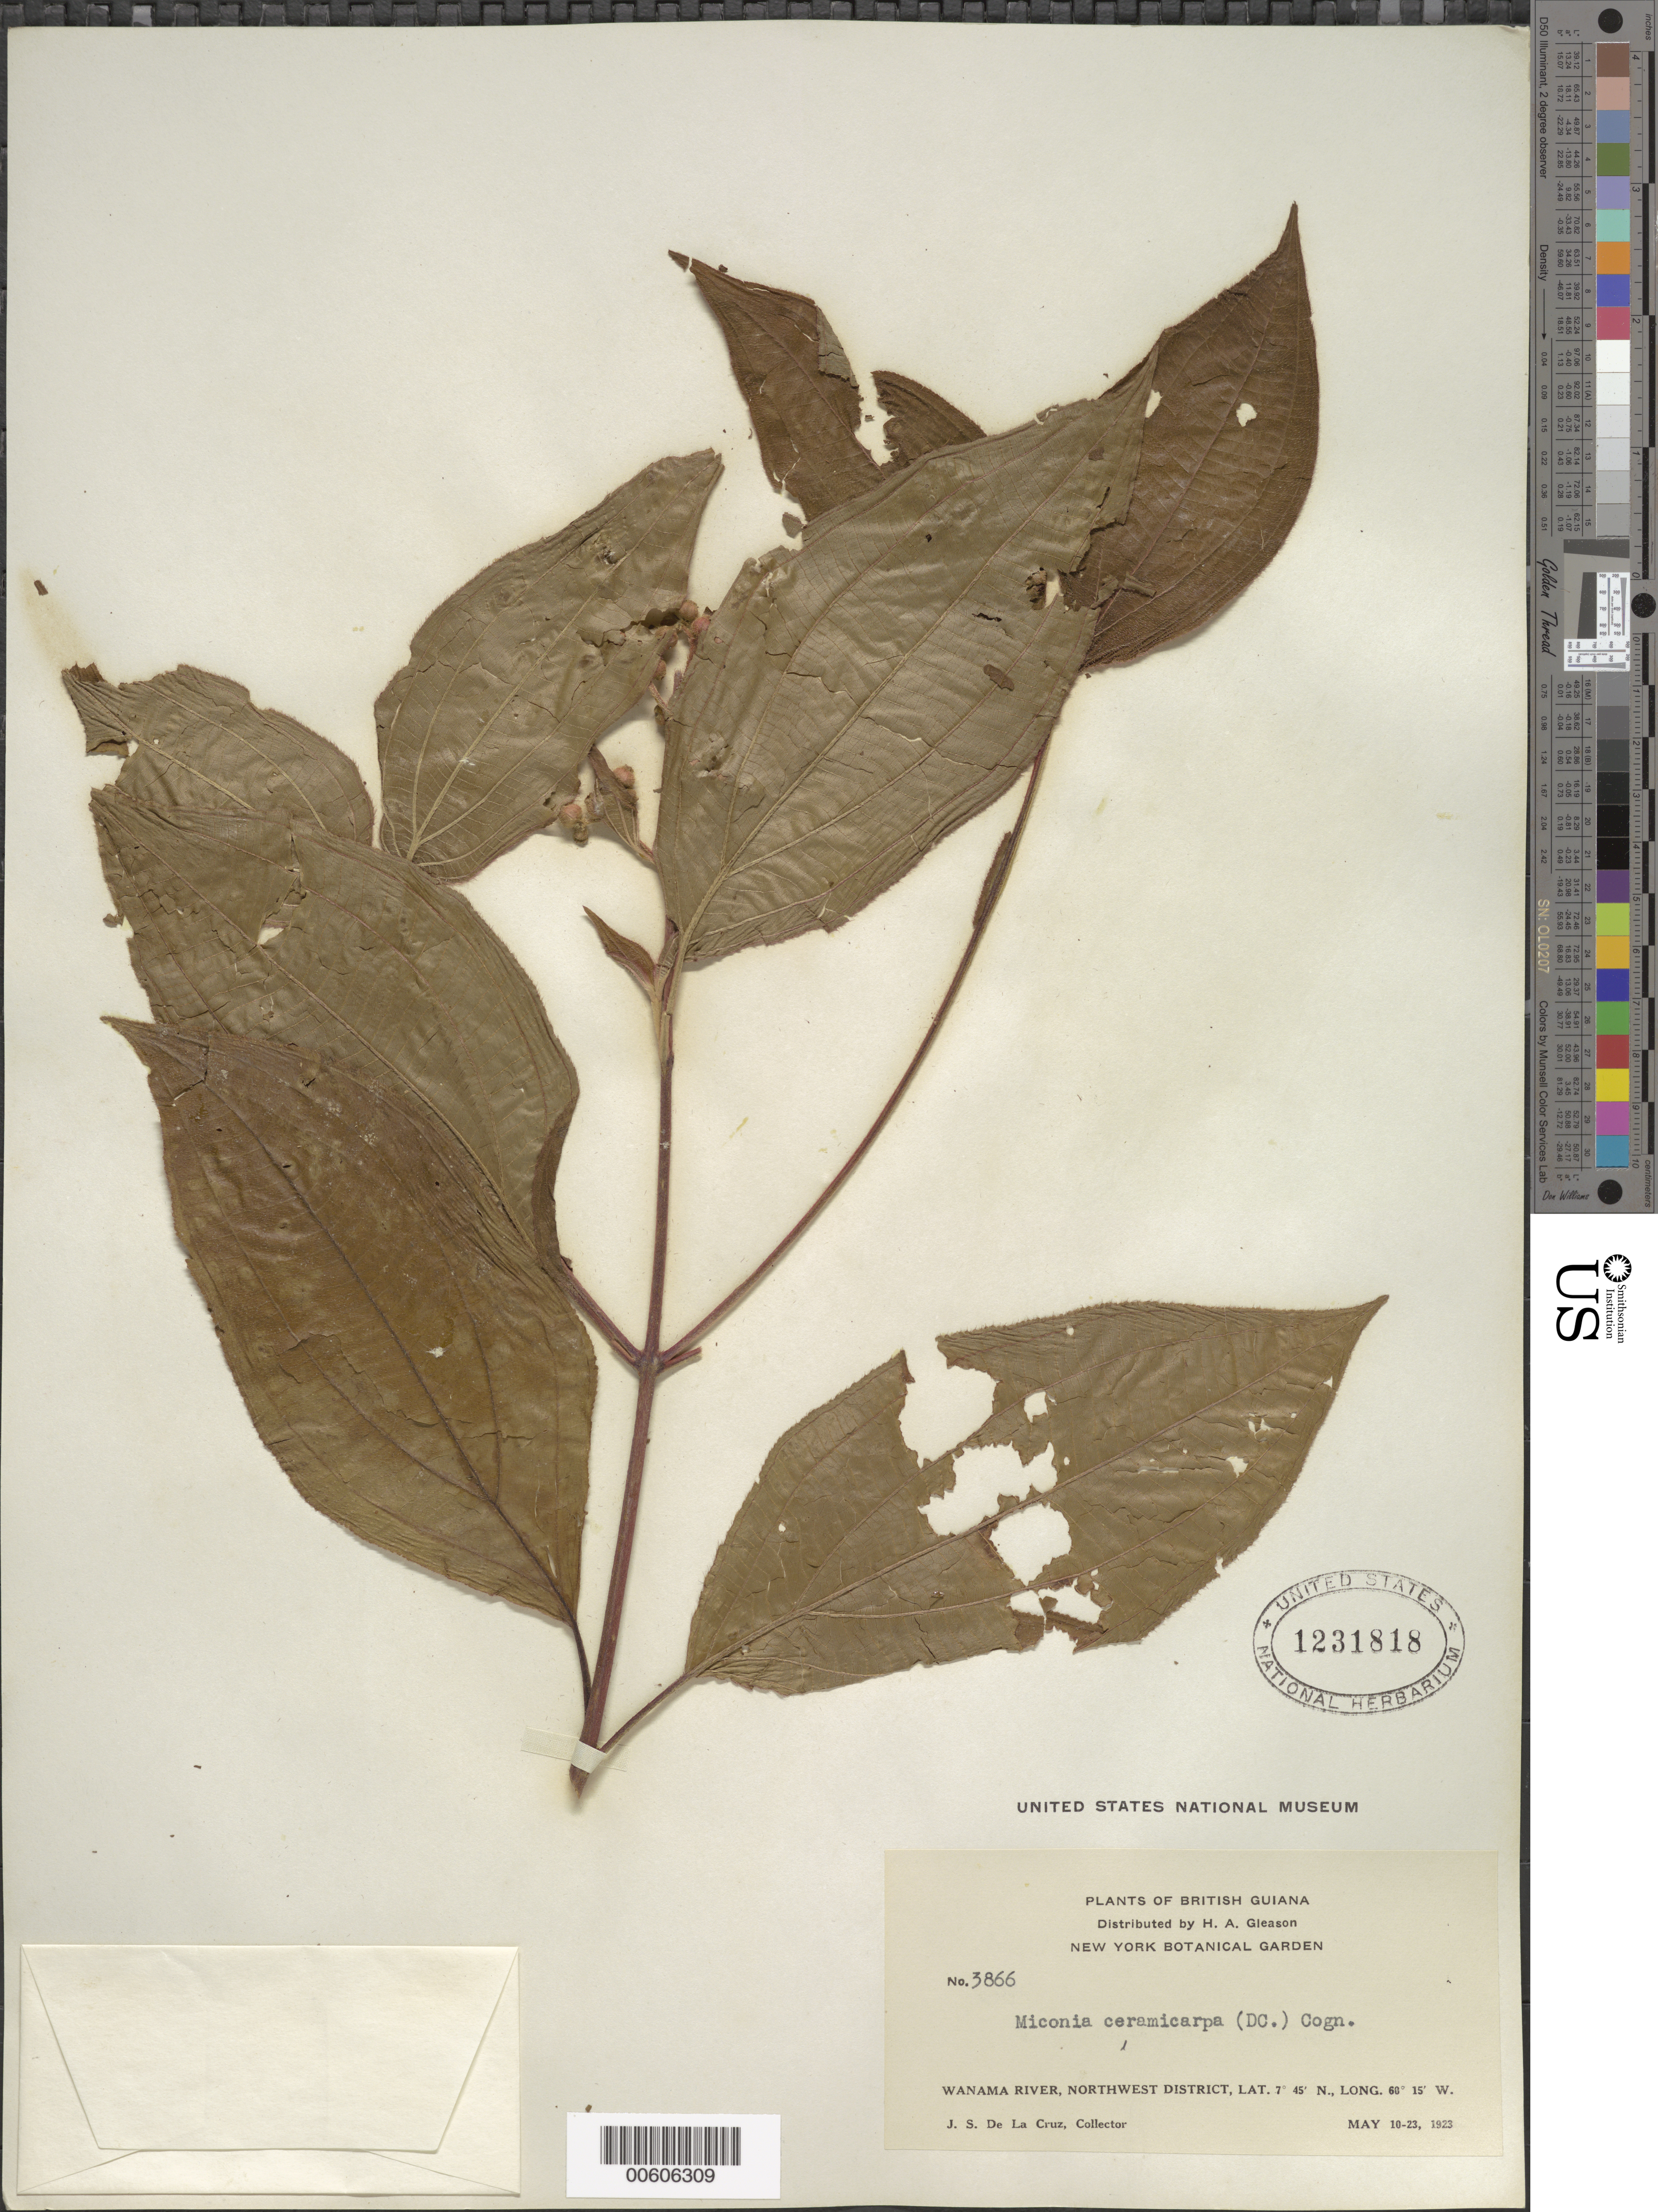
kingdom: Plantae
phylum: Tracheophyta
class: Magnoliopsida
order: Myrtales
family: Melastomataceae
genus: Miconia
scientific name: Miconia ceramicarpa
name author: (DC.) Cogn.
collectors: J. S. de la Cruz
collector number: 3866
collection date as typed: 10-May-23 to 23-May-23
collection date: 1923-05-10/1923-05-23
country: Guyana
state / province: Barima-Waini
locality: Wanama R., NW District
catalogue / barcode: US 1231818